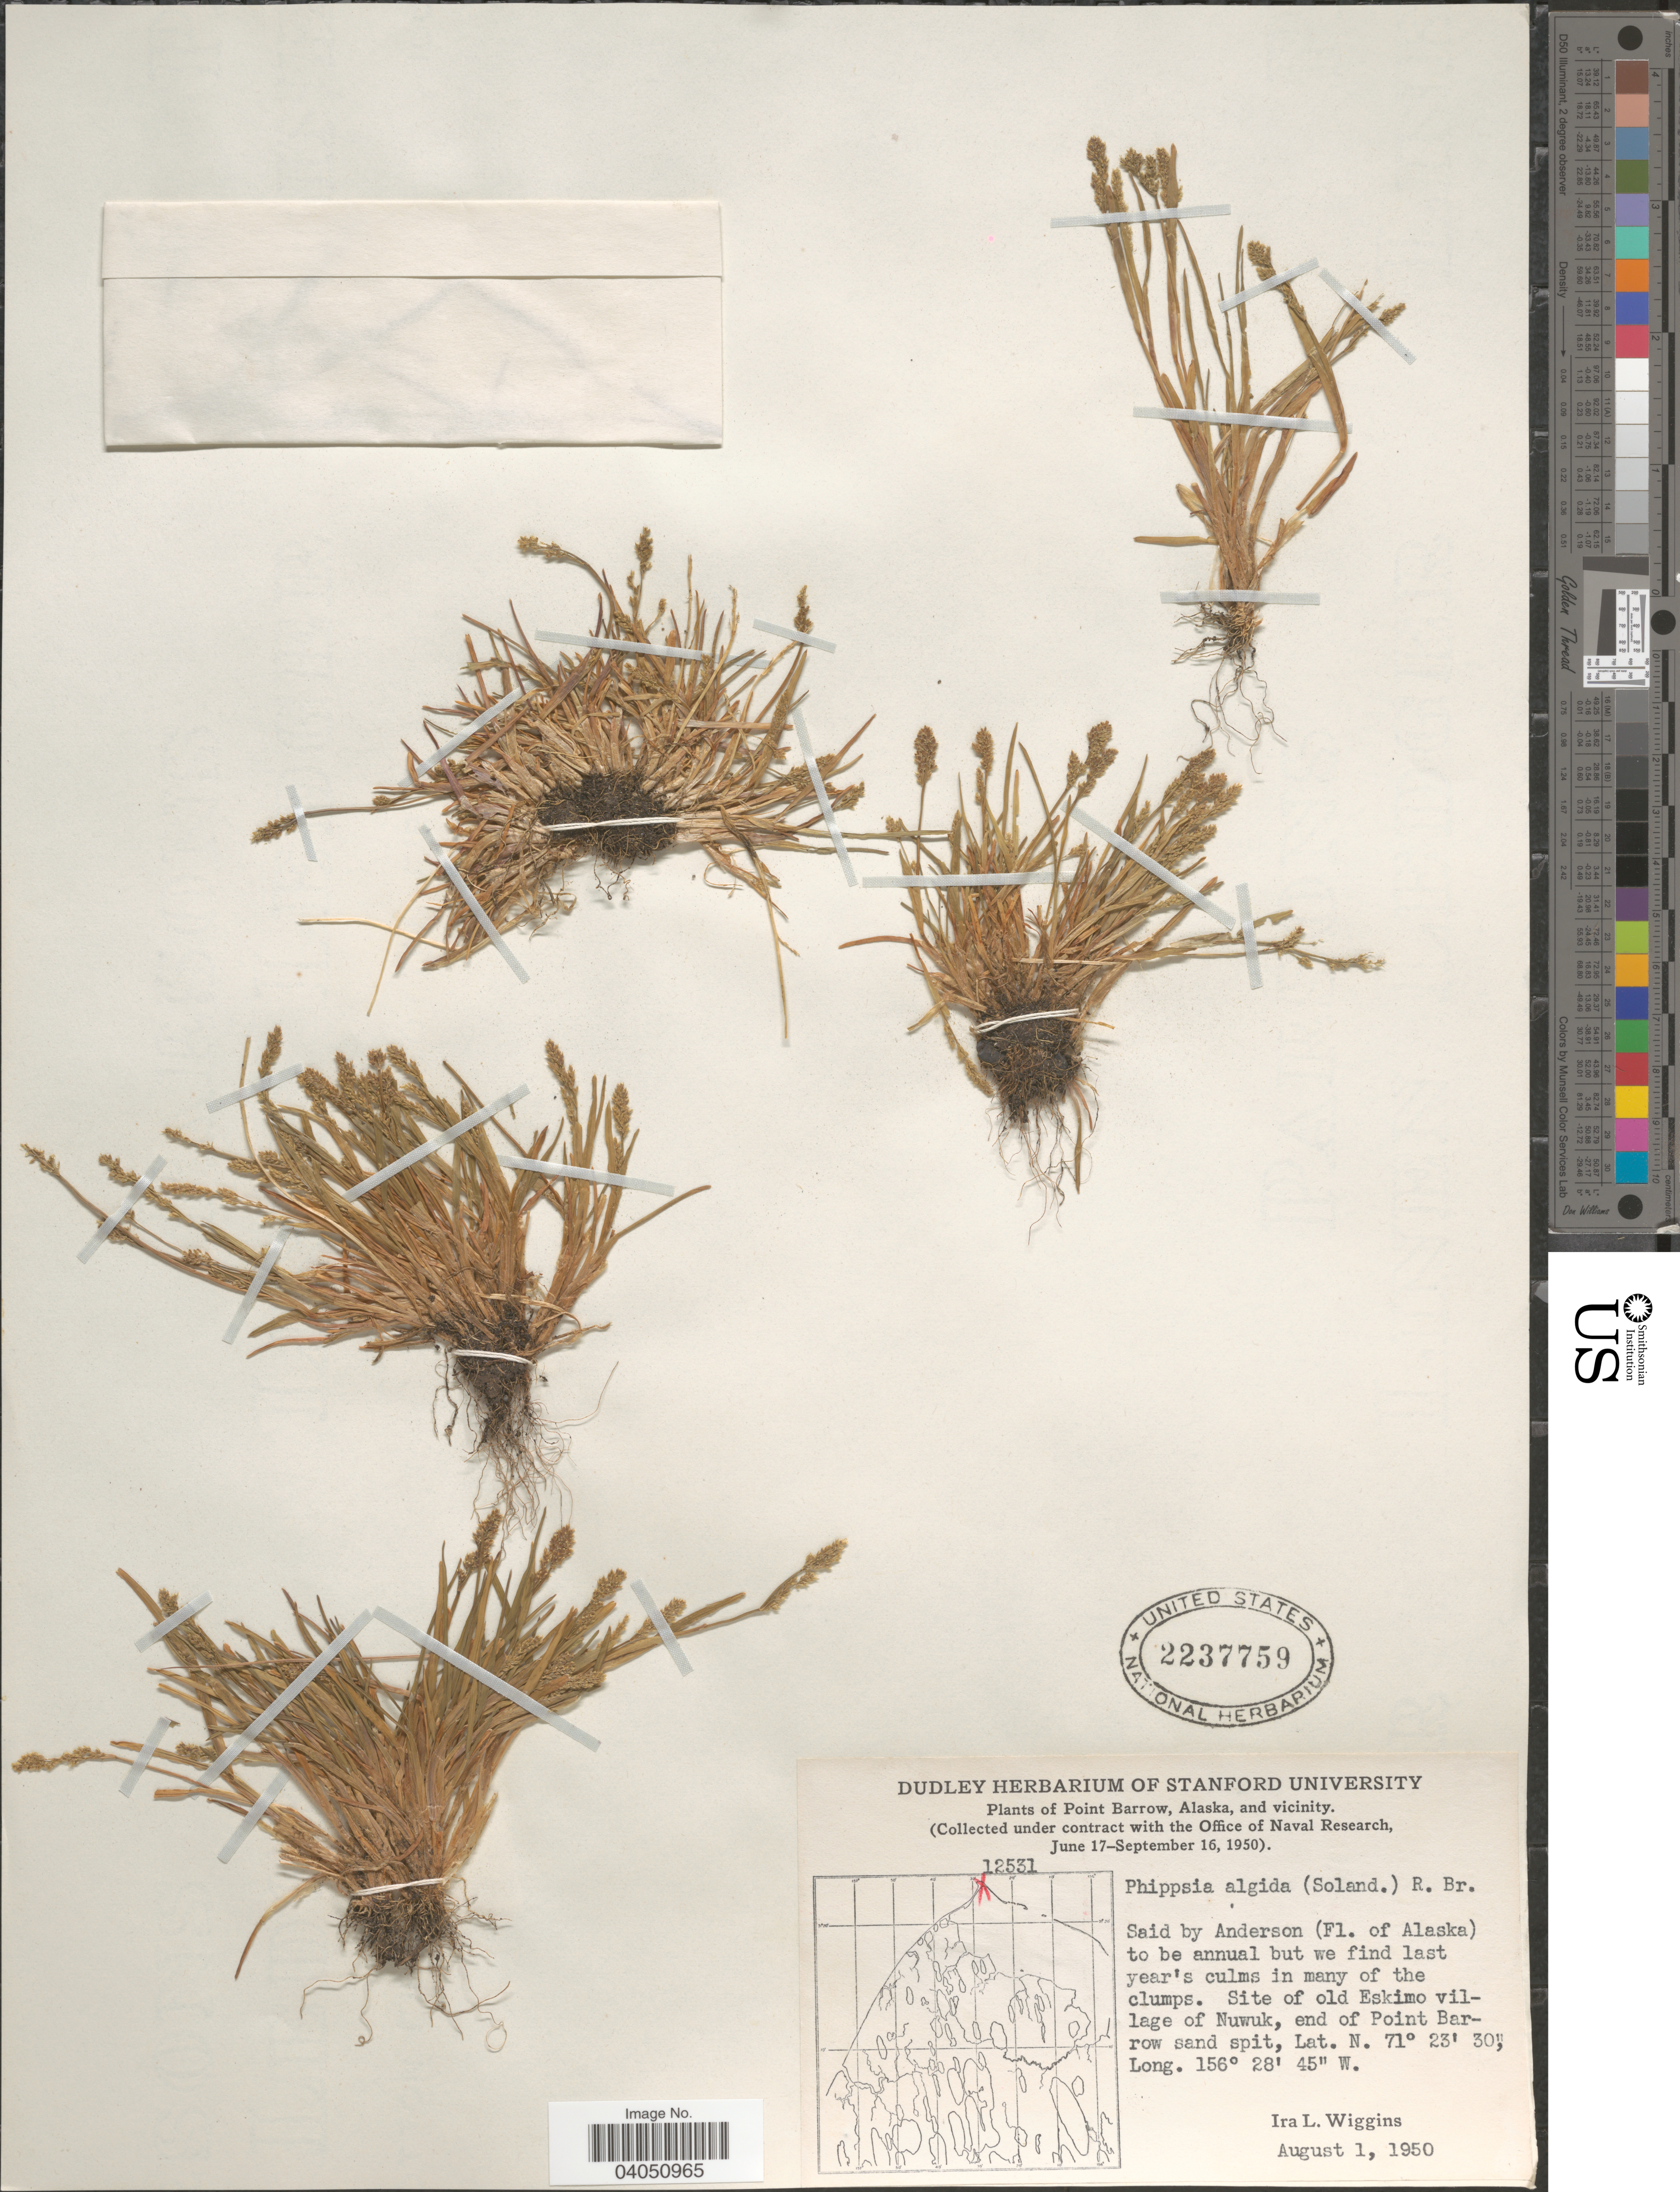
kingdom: Plantae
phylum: Tracheophyta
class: Liliopsida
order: Poales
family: Poaceae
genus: Phippsia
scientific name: Phippsia algida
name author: (Sol.) R. Br.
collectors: I. L. Wiggins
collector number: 12531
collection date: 1950-08-01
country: United States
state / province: Alaska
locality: Point Barrow, and vicinity. Site of Old Eskimo village of Nuwuk, end of Point Barrow sand spit.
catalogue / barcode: US 2237759